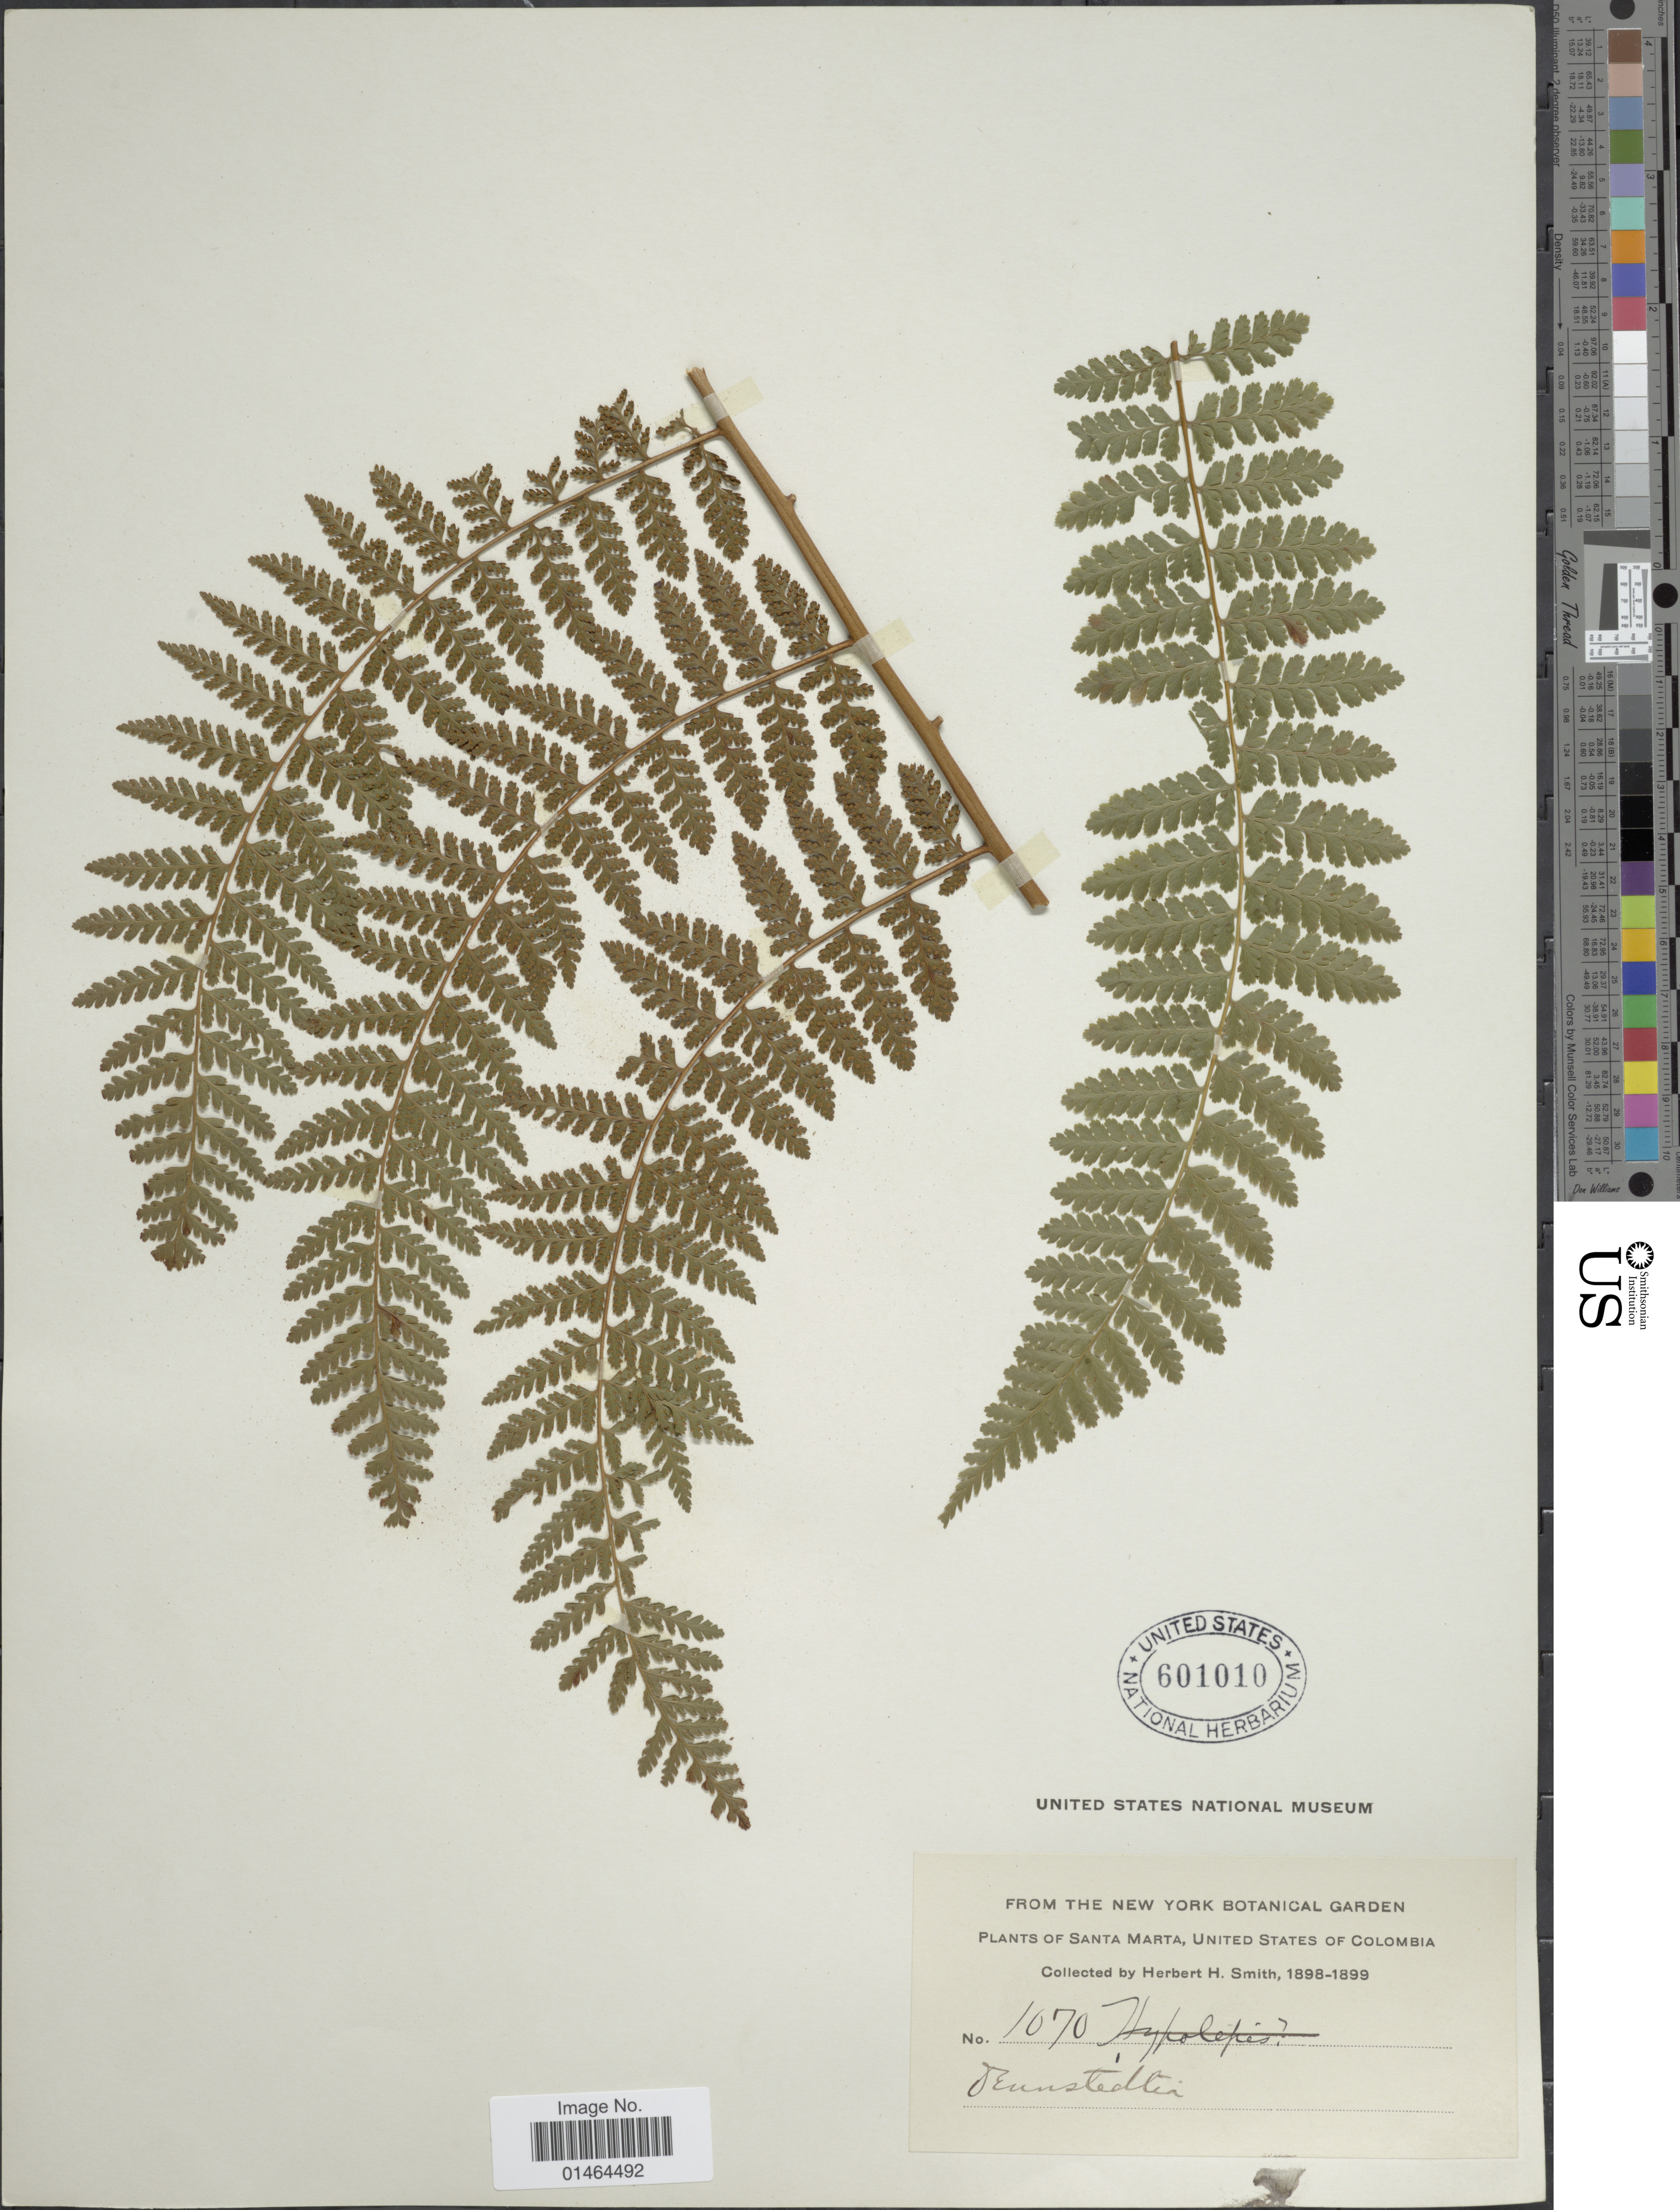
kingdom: Plantae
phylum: Tracheophyta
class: Polypodiopsida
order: Polypodiales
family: Dennstaedtiaceae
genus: Dennstaedtia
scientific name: Dennstaedtia cicutaria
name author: (Sw.) T. Moore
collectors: Herbert H. Smith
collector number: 1070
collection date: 1898/1899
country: Colombia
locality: Santa Marta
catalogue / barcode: US 601010